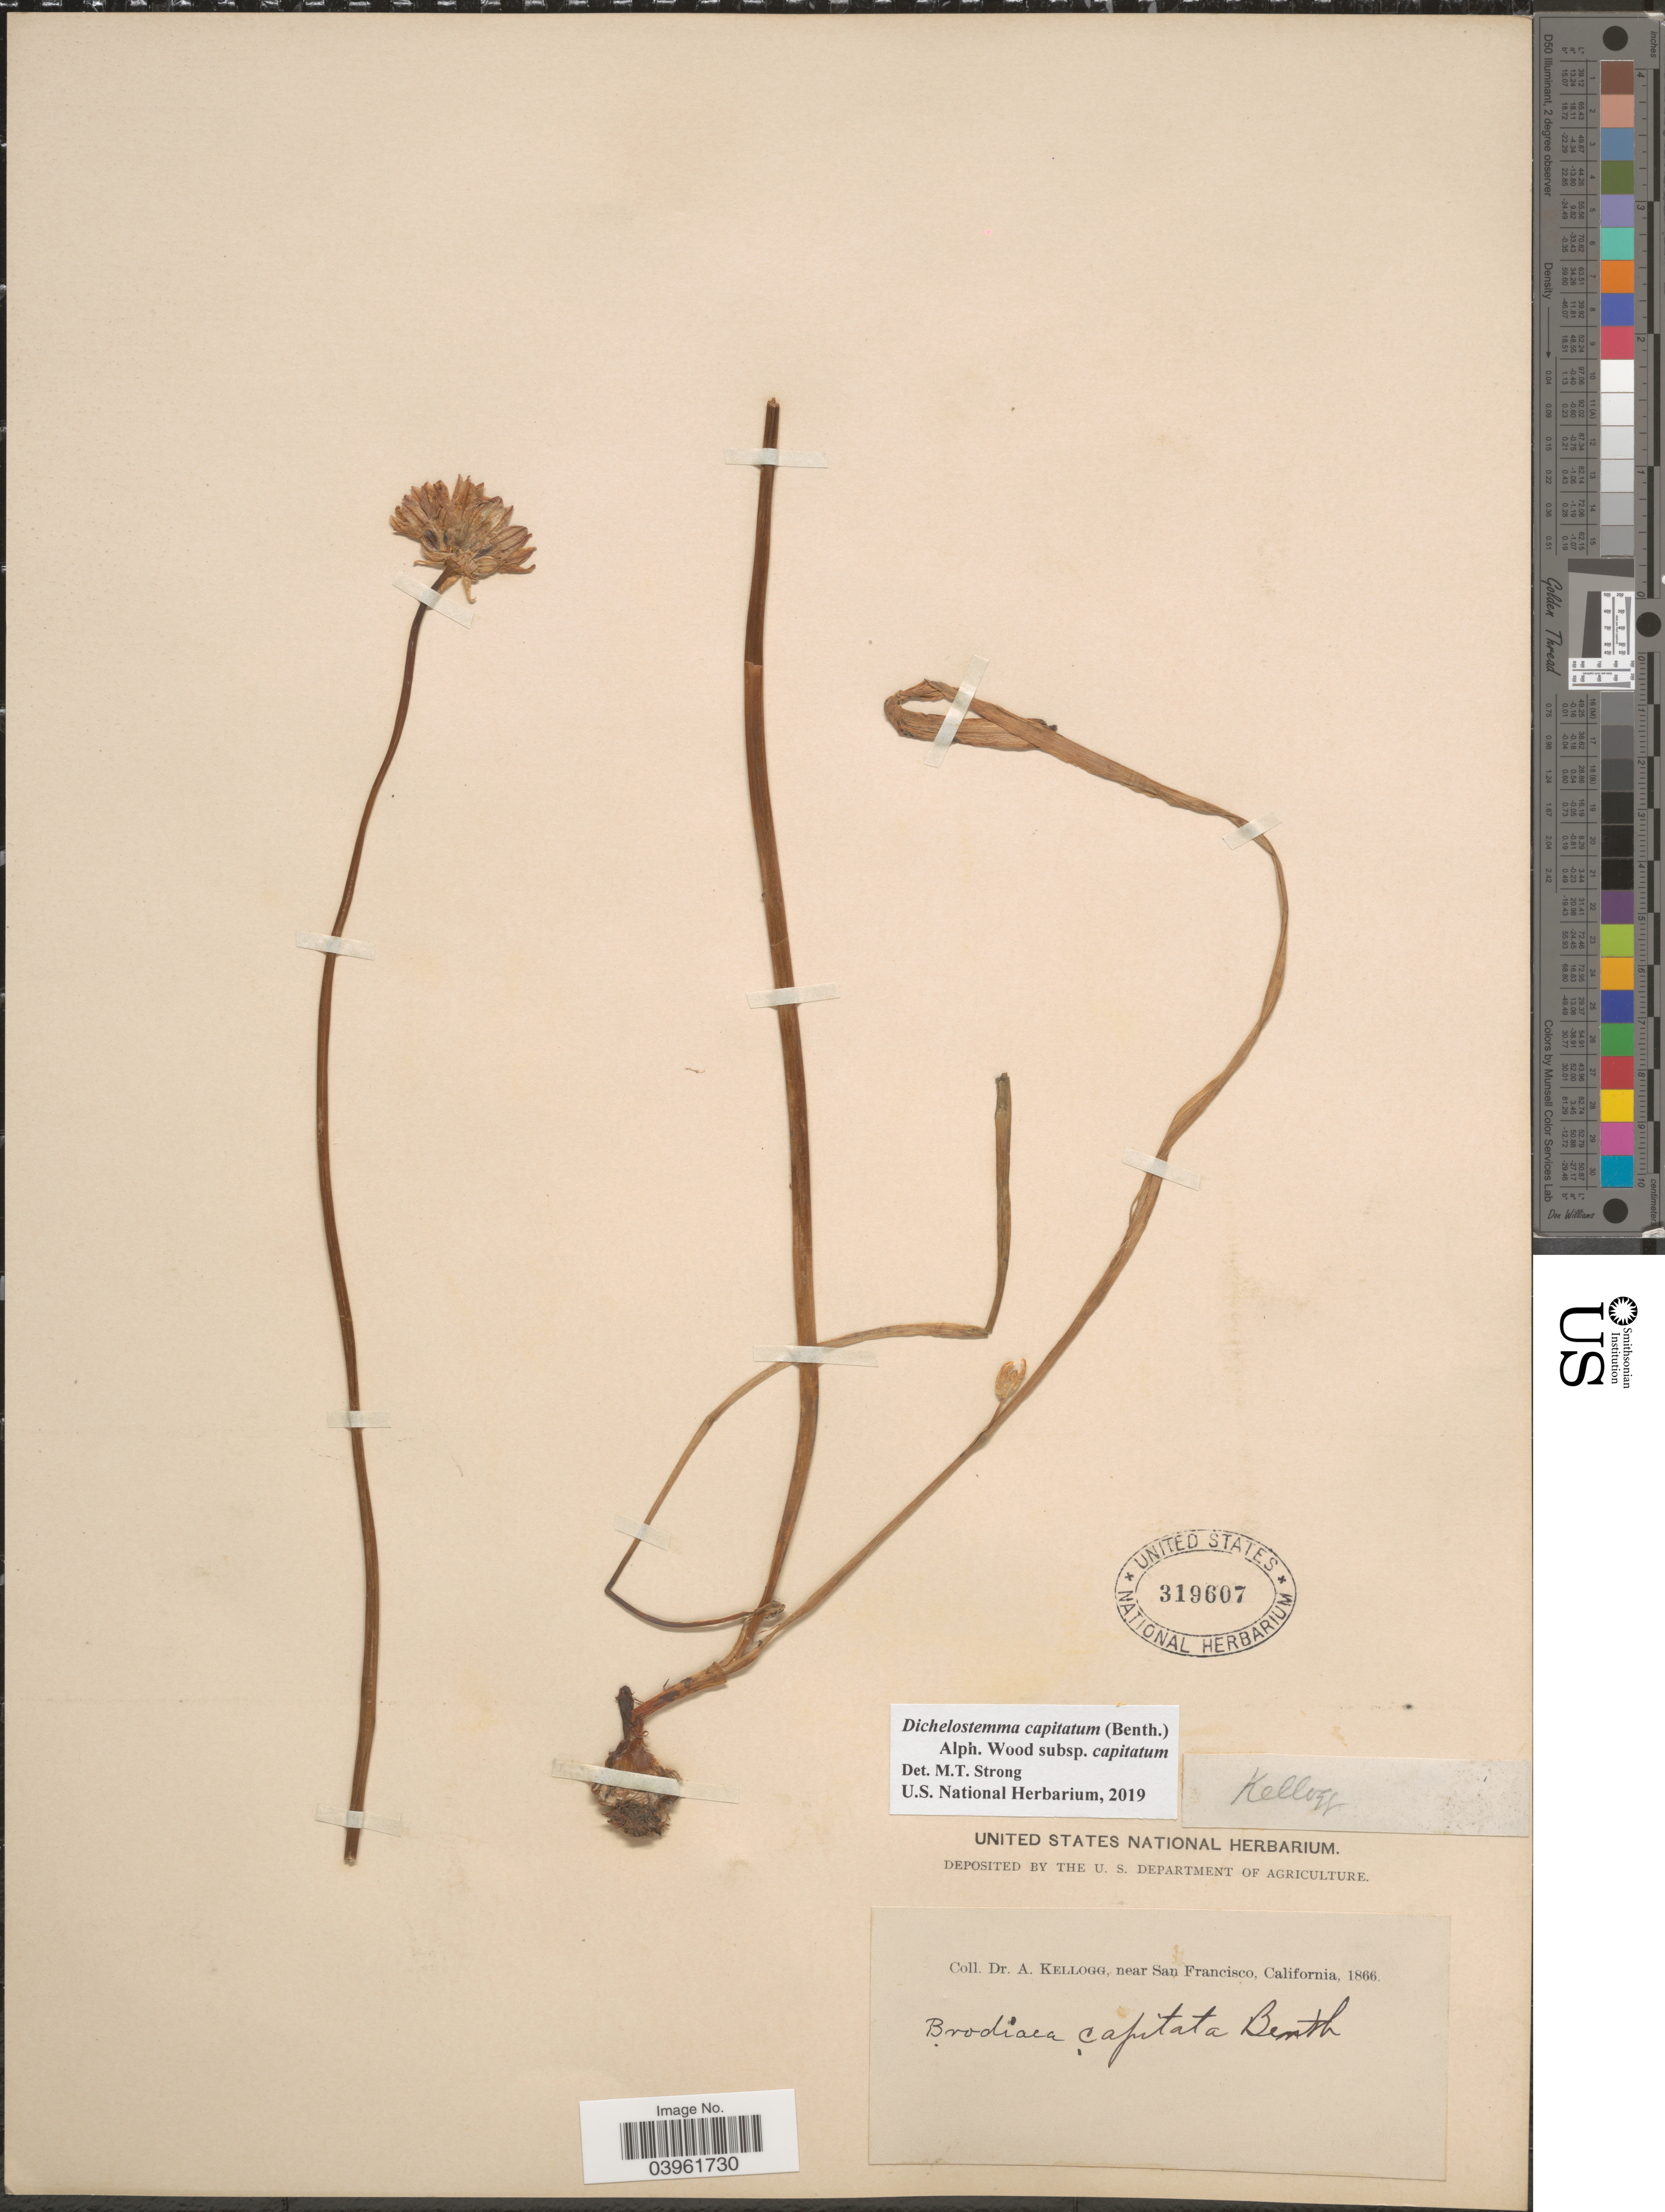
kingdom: Plantae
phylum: Tracheophyta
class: Liliopsida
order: Asparagales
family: Asparagaceae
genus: Dichelostemma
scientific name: Dichelostemma capitatum subsp. capitatum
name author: (Benth.) Alph. Wood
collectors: A. Kellogg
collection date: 1866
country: United States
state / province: California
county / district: San Francisco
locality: Near San Francisco.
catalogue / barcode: US 319607